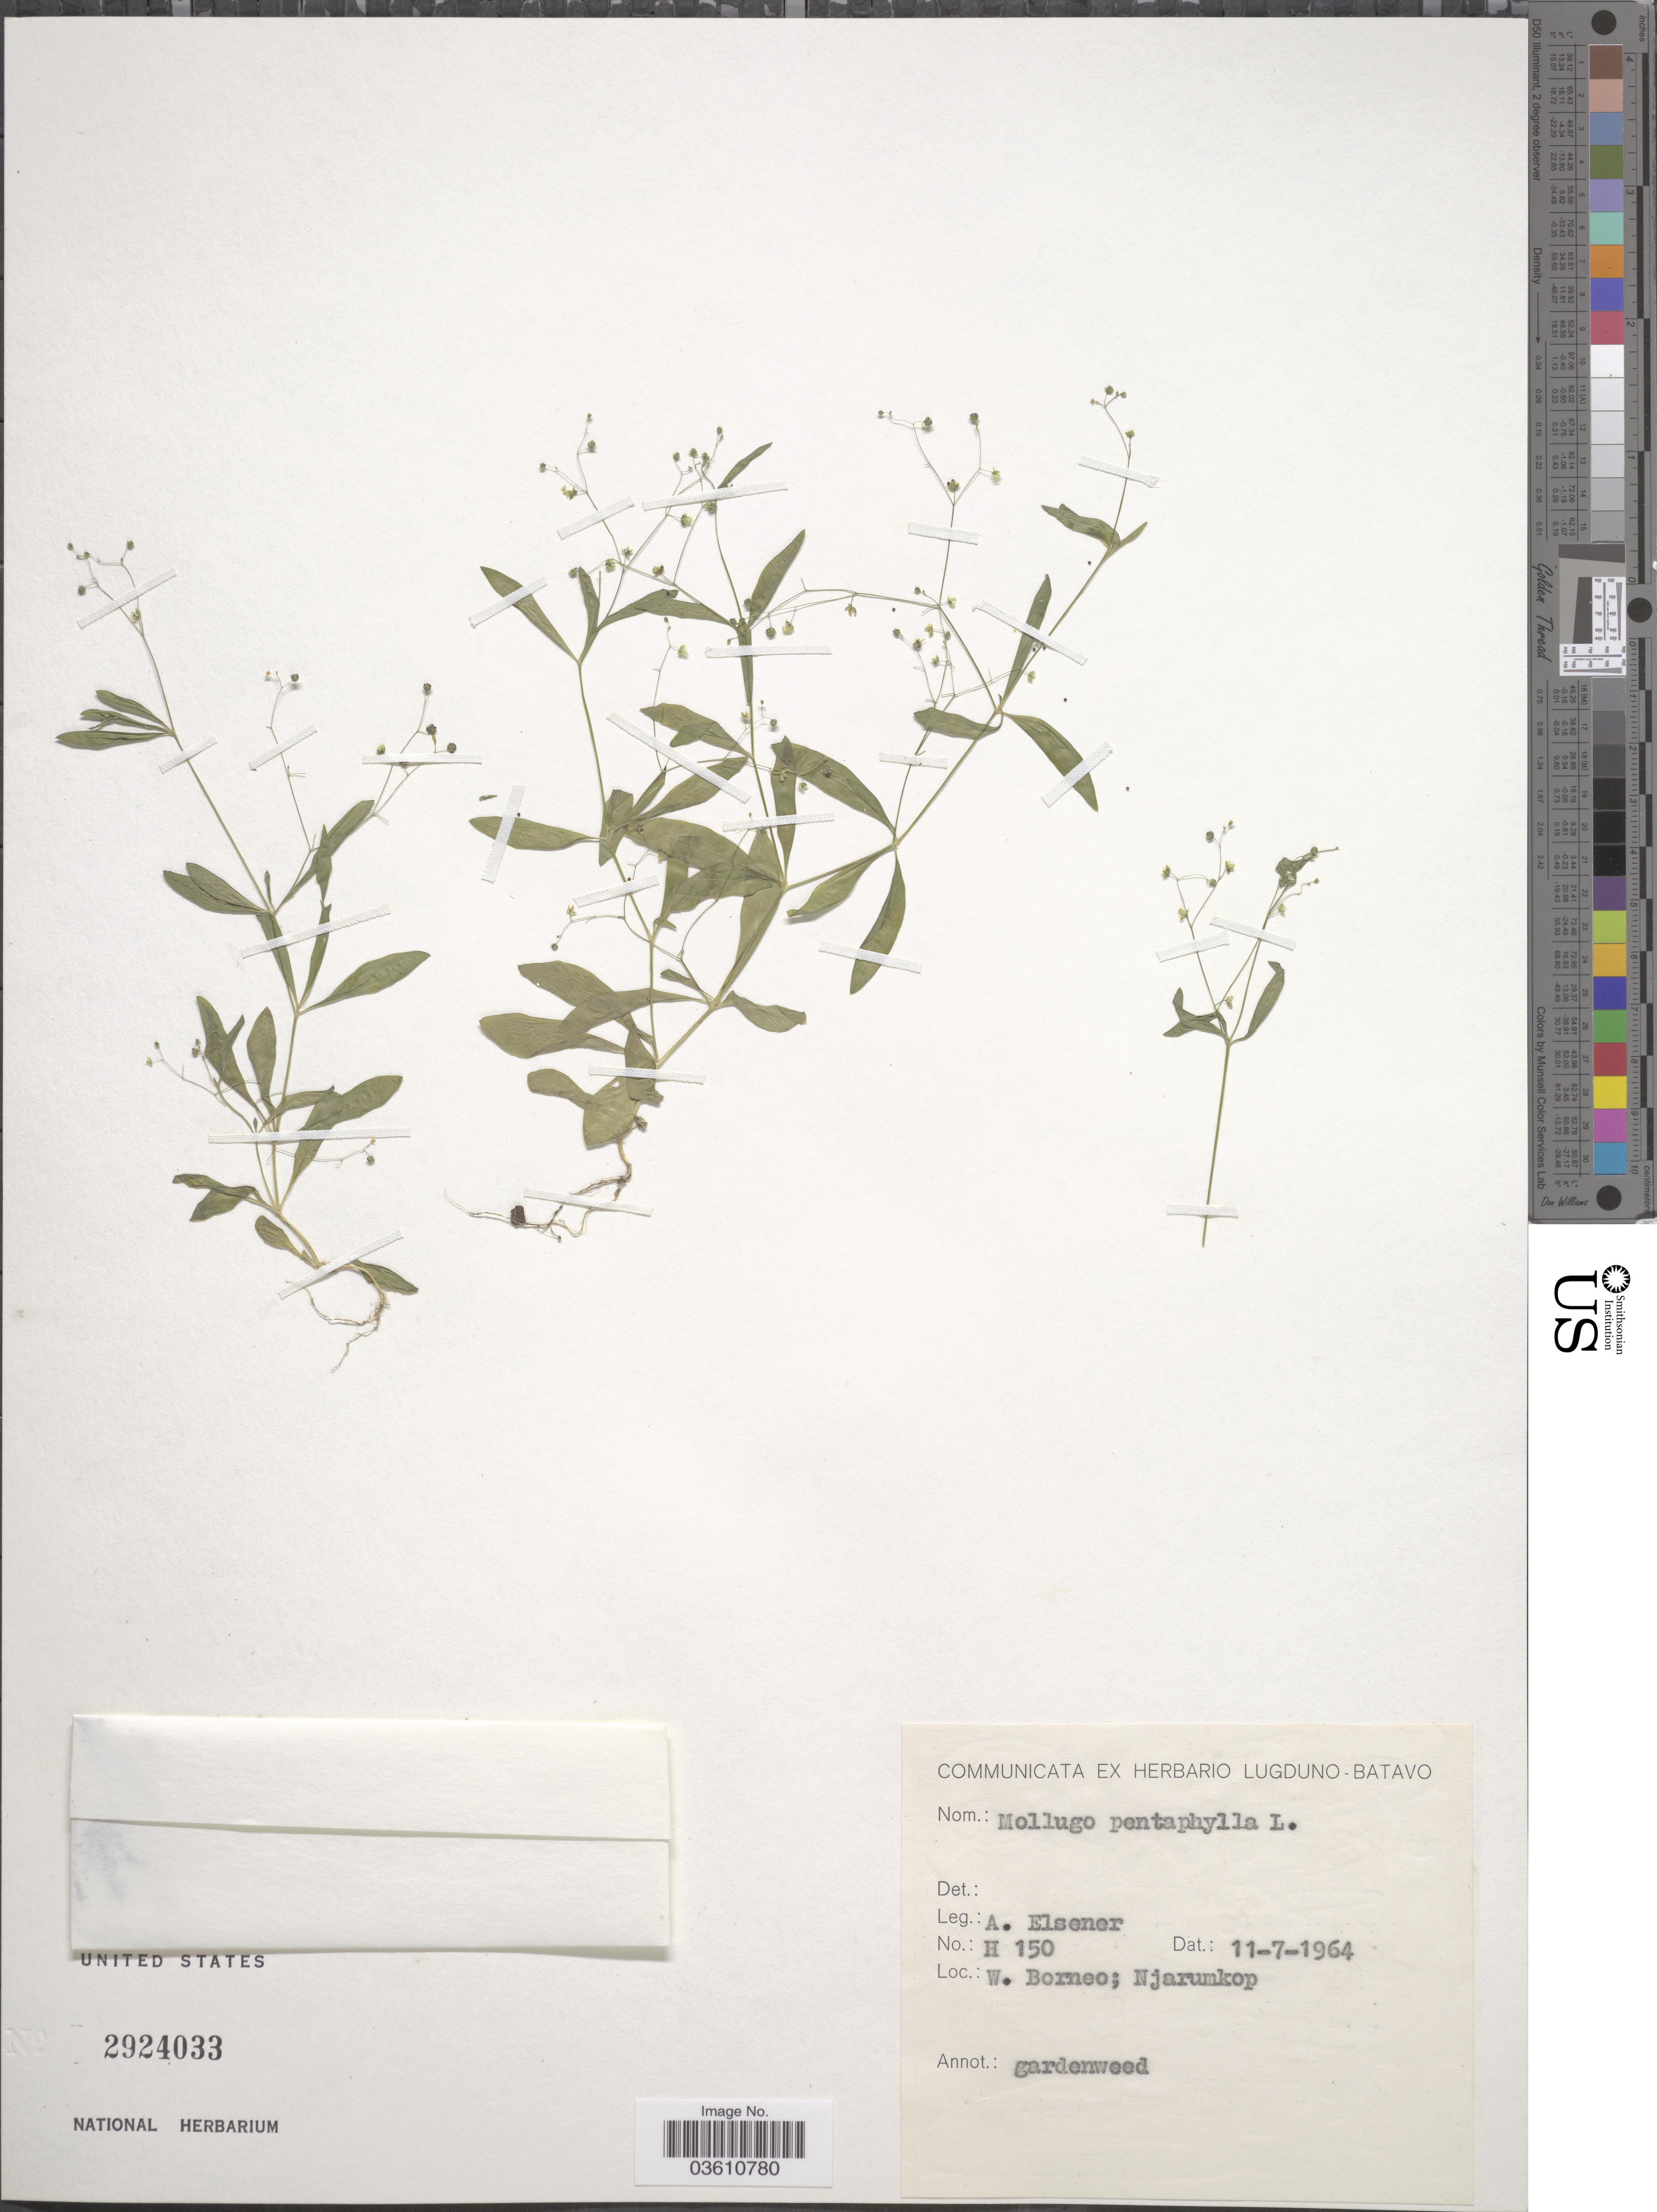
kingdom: Plantae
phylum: Tracheophyta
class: Magnoliopsida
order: Caryophyllales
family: Molluginaceae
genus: Trigastrotheca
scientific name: Trigastrotheca pentaphylla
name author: (L.) Thulin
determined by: Strong, Mark T., (BOT), Smithsonian Institution - National Museum of Natural History (UNITED STATES)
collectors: A. Elsener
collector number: H 150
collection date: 1964-07-11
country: Indonesia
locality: W. Borneo; Njarumkop.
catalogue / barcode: US 2924033